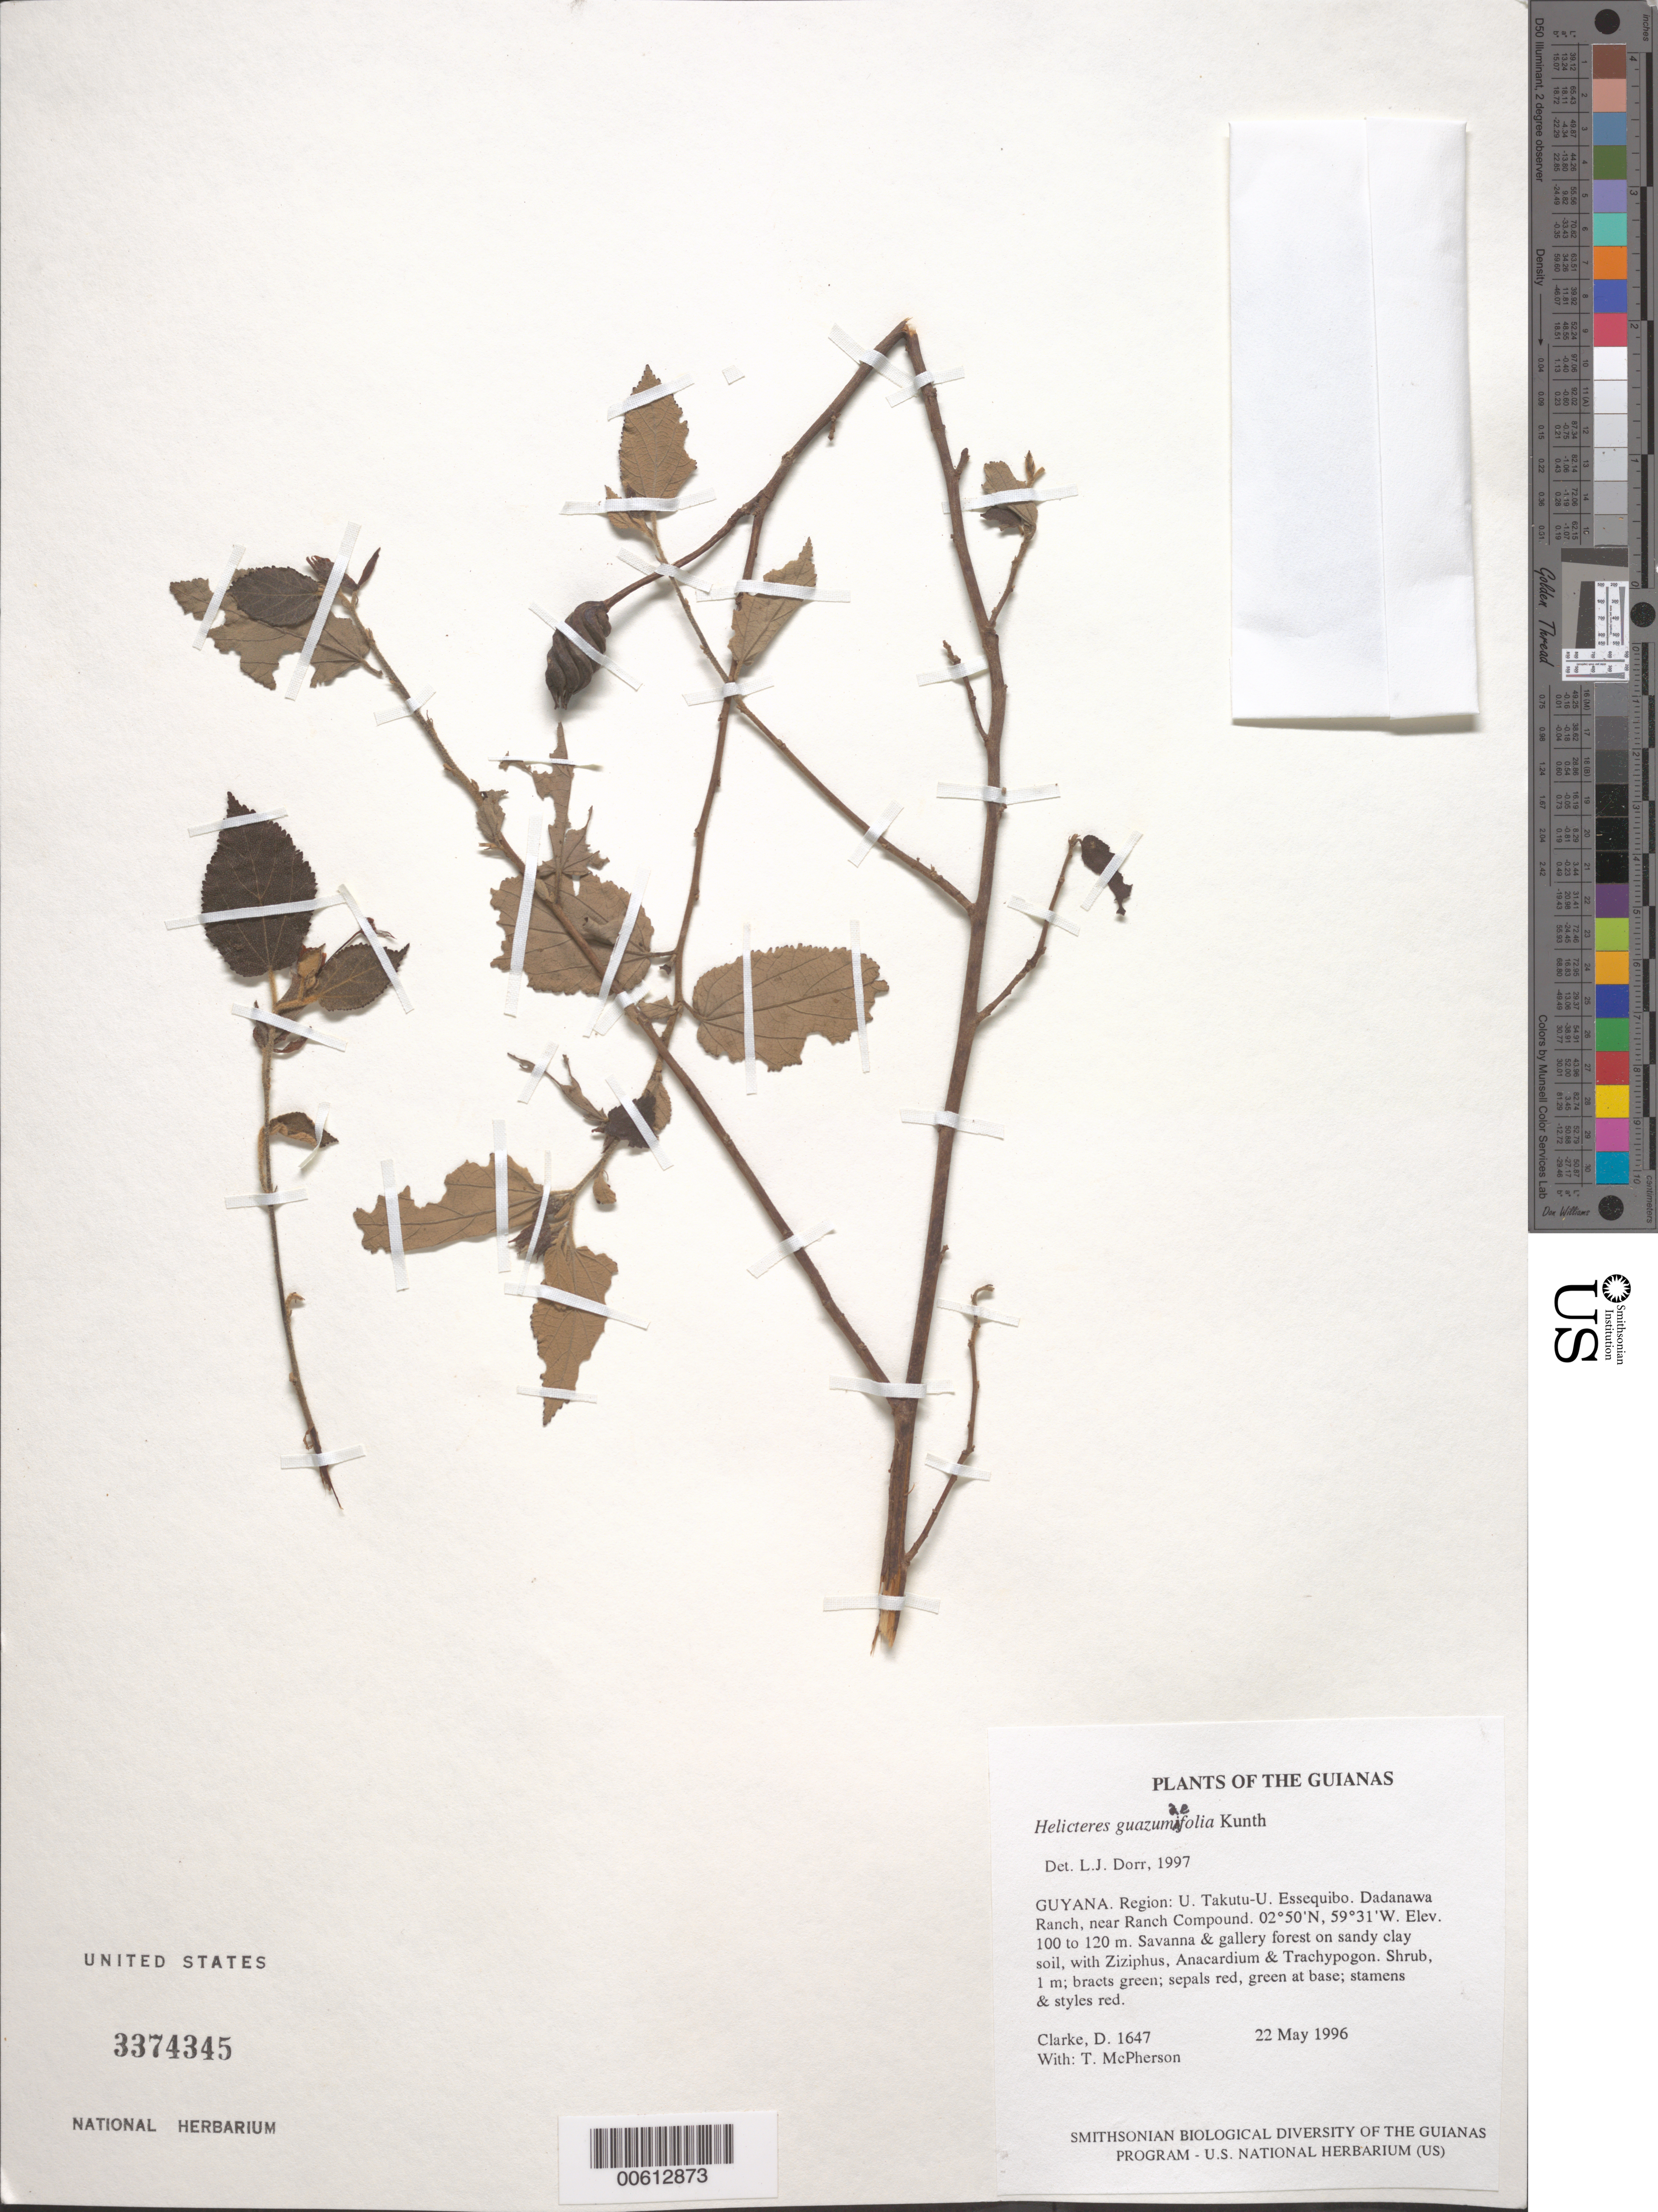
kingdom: Plantae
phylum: Tracheophyta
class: Magnoliopsida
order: Malvales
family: Malvaceae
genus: Helicteres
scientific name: Helicteres guazumifolia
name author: Kunth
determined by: Dorr, L. J., (BOT), Smithsonian Institution - National Museum of Natural History (UNITED STATES)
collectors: H. D. Clarke & T. McPherson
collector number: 1647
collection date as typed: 22 May 1996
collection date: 1996-05-22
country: Guyana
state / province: U. Takutu-U. Essequibo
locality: Dadanawa Ranch, near Ranch Compound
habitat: Savanna & gallery forest on sandy clay soil, with Ziziphus, Anacardium & Trachypogon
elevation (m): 100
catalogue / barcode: US 3374345